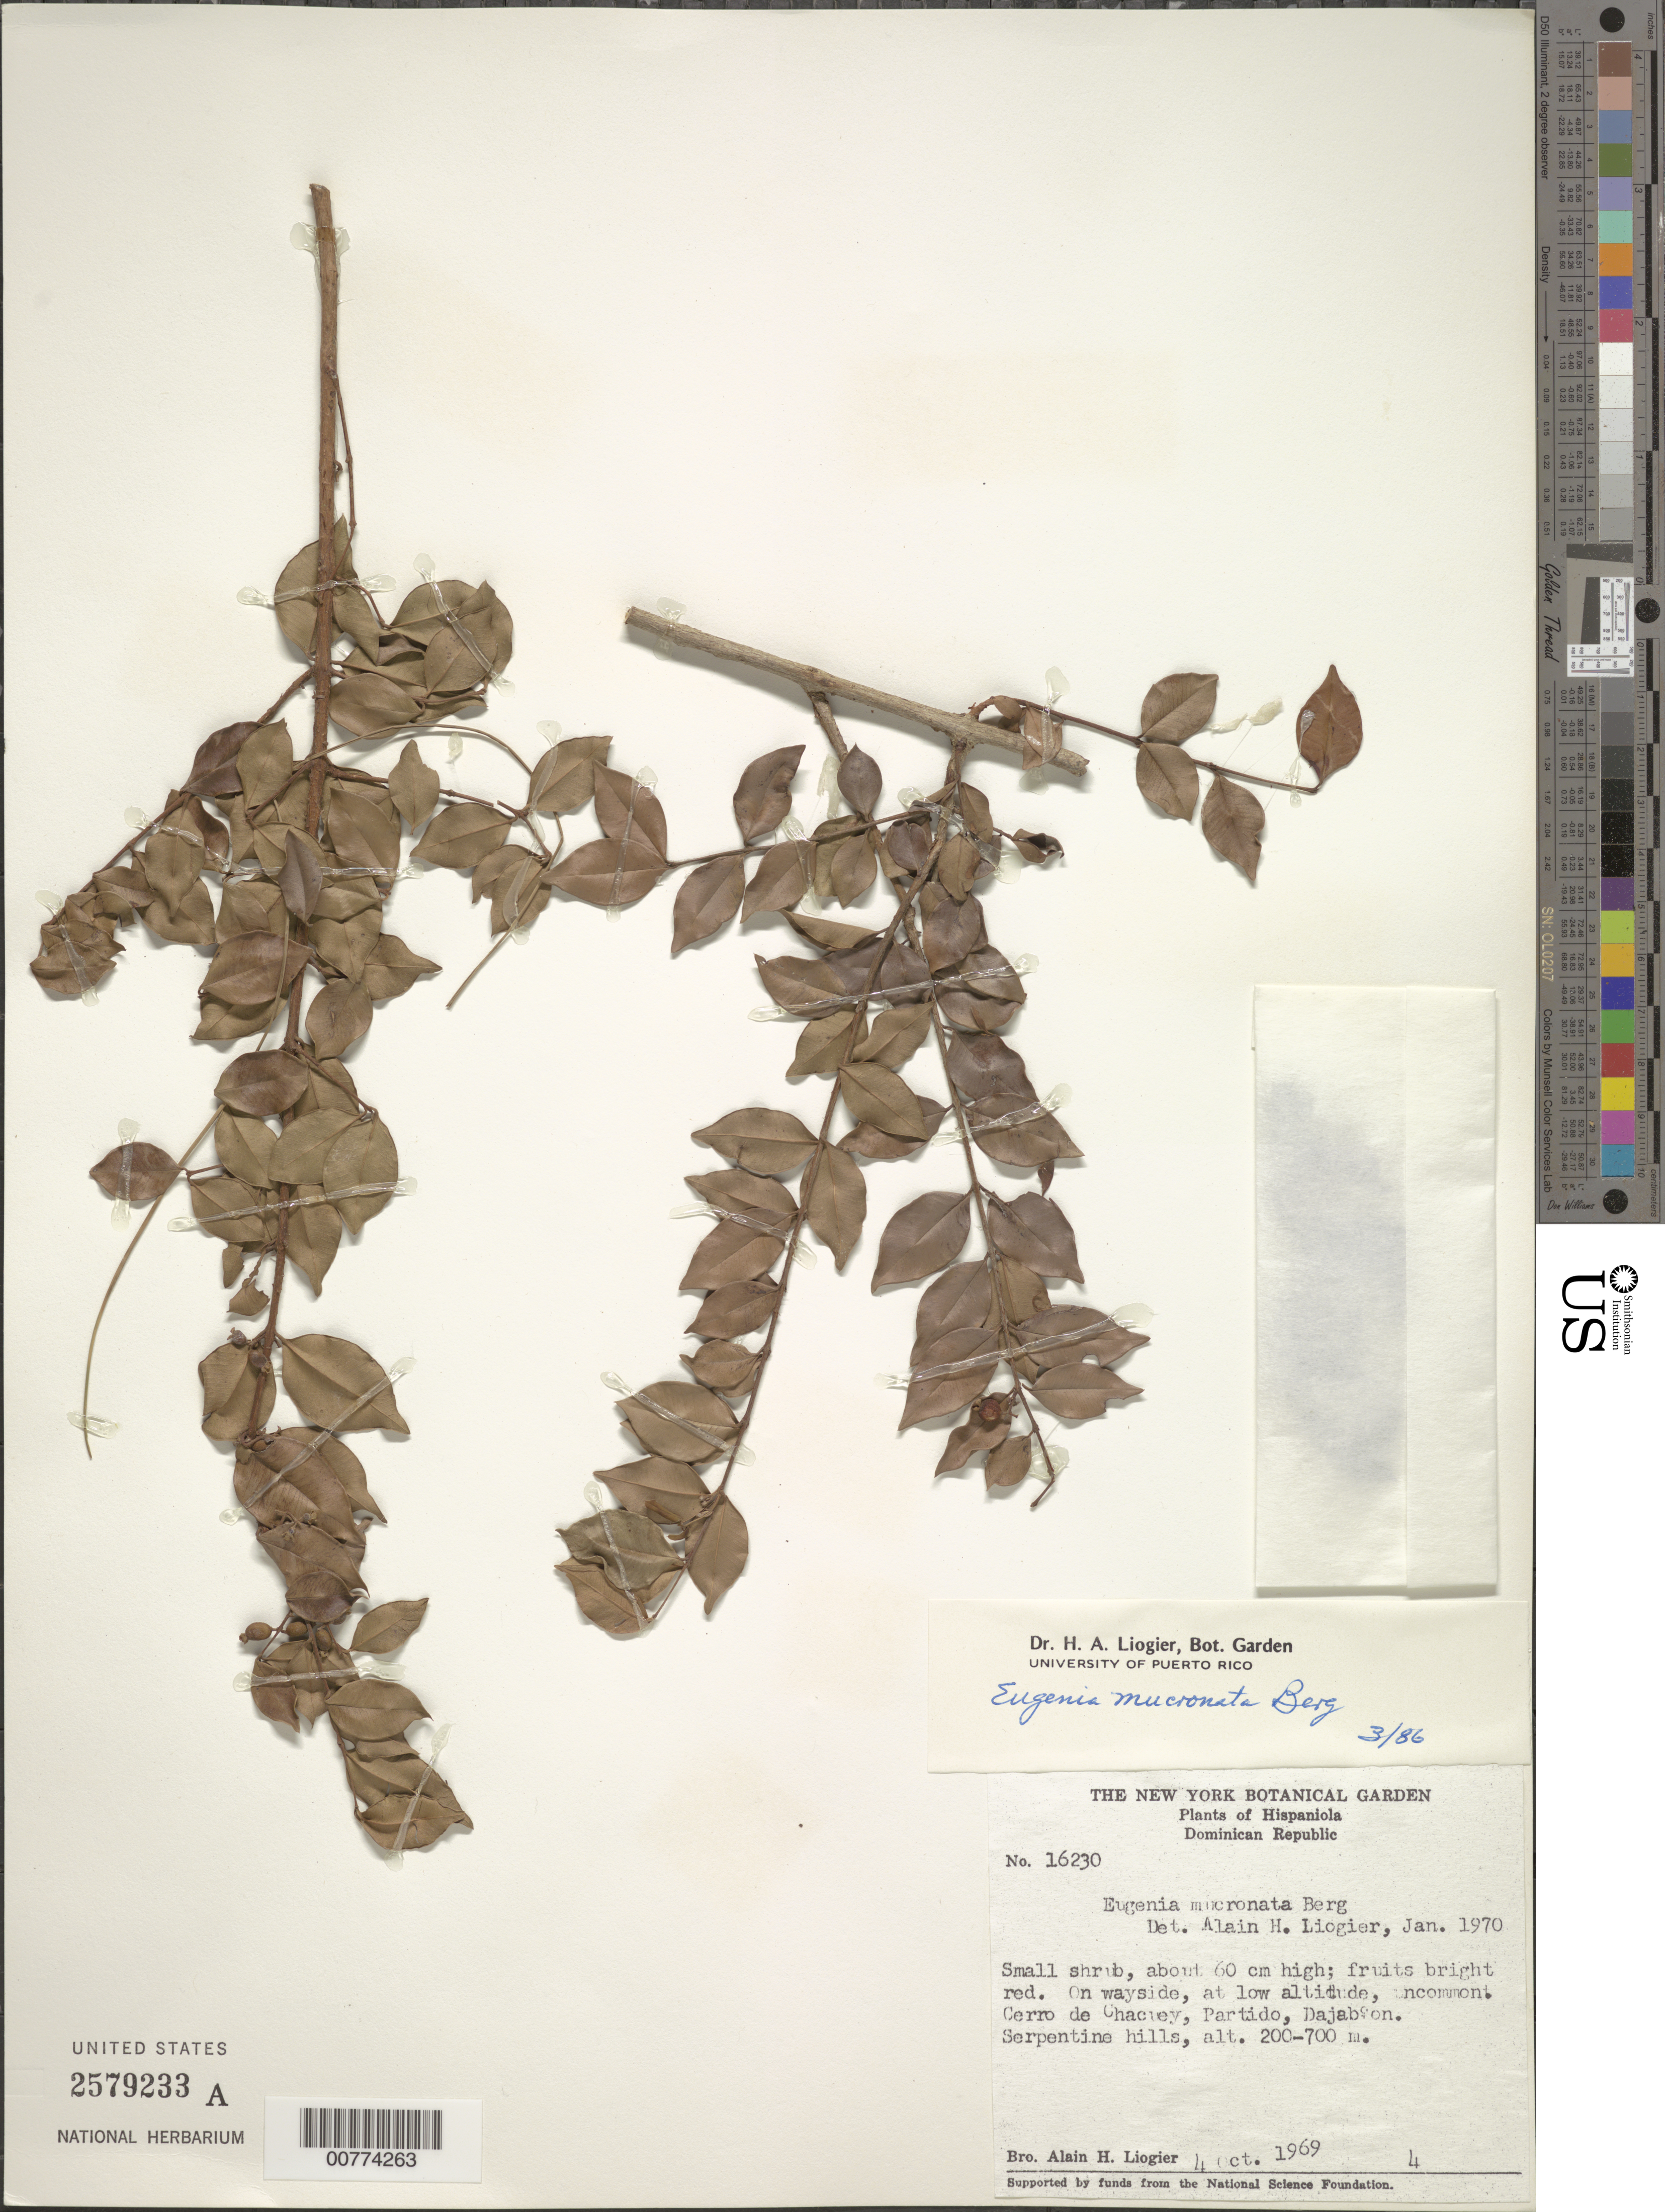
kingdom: Plantae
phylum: Tracheophyta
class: Magnoliopsida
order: Myrtales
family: Myrtaceae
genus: Eugenia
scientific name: Eugenia mucronata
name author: O. Berg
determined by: Liogier, Alain H.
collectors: A. H. Liogier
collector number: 16230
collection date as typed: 04 Oct 1969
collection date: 1969-10-04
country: Dominican Republic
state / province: Dajabon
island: Hispaniola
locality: Partido, Cerro de Chacuey.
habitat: Serpentine hills.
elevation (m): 200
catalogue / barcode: US 2579233A